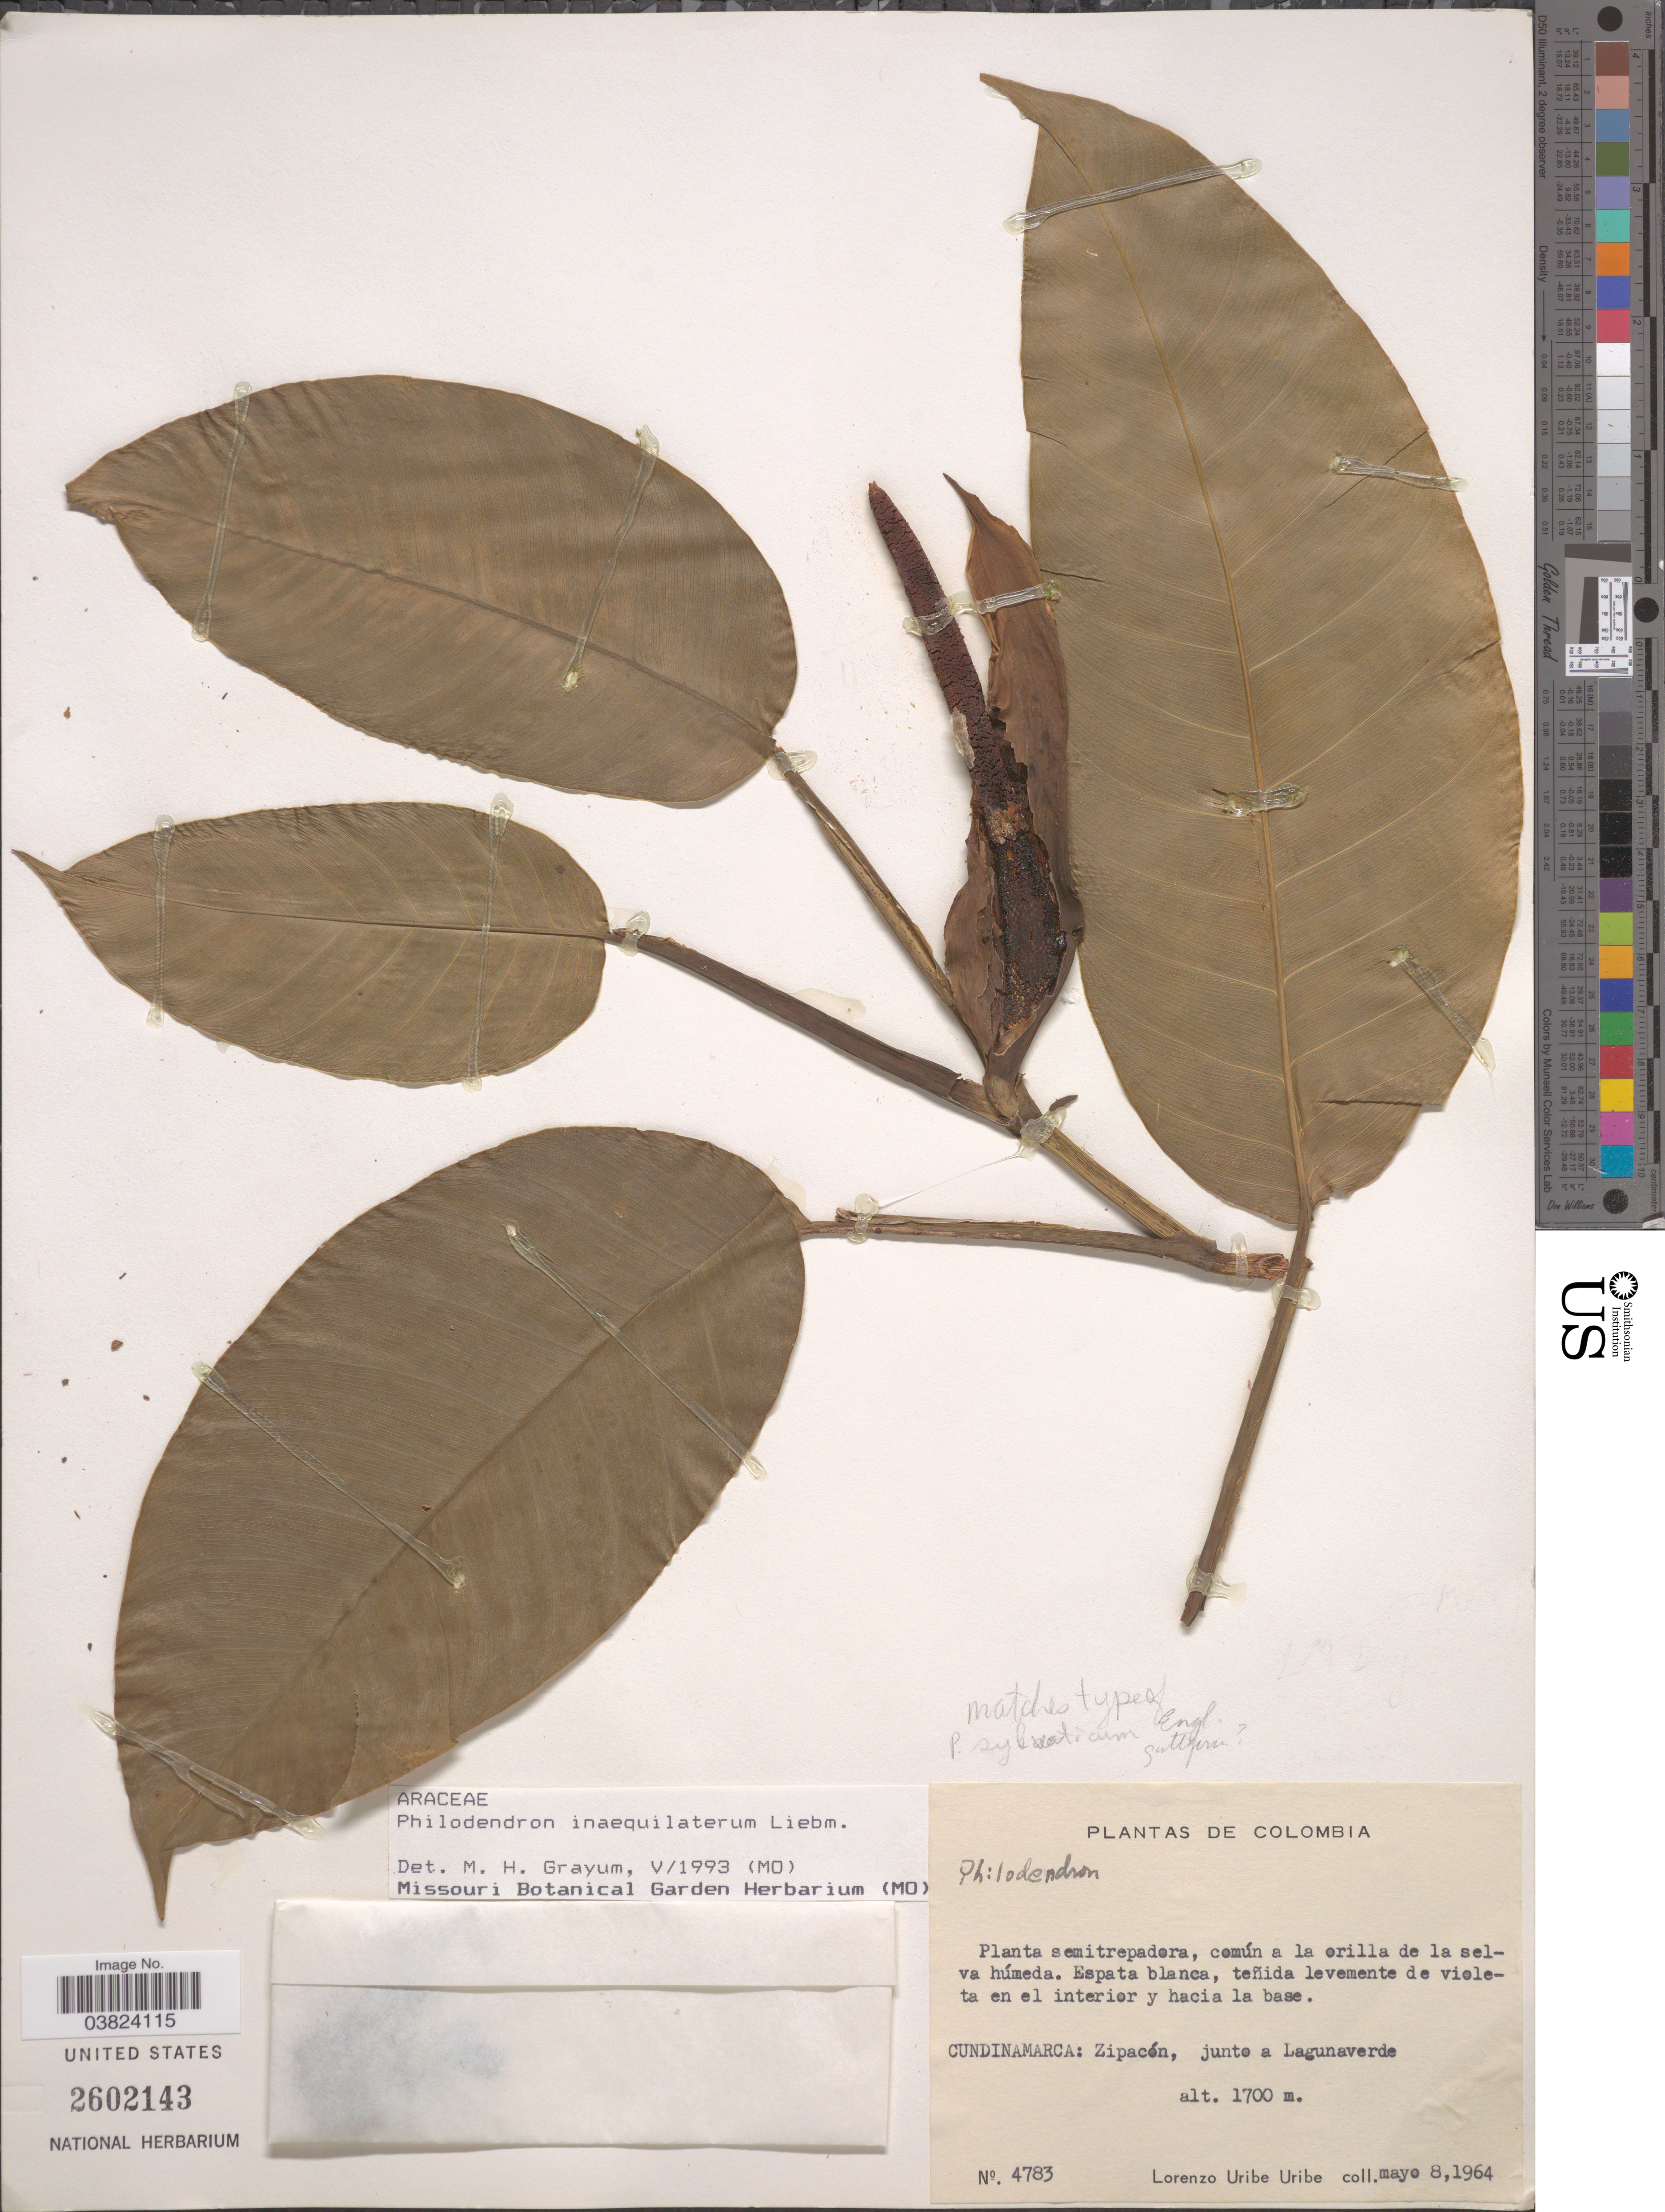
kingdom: Plantae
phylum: Tracheophyta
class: Liliopsida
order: Alismatales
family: Araceae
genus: Philodendron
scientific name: Philodendron inaequilaterum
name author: Liebm.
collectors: L. Uribe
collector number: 4783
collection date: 1964-05-08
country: Colombia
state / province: Cundinamarca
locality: Zipacón, junte a Lagunaverde.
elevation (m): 1700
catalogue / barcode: US 2602143